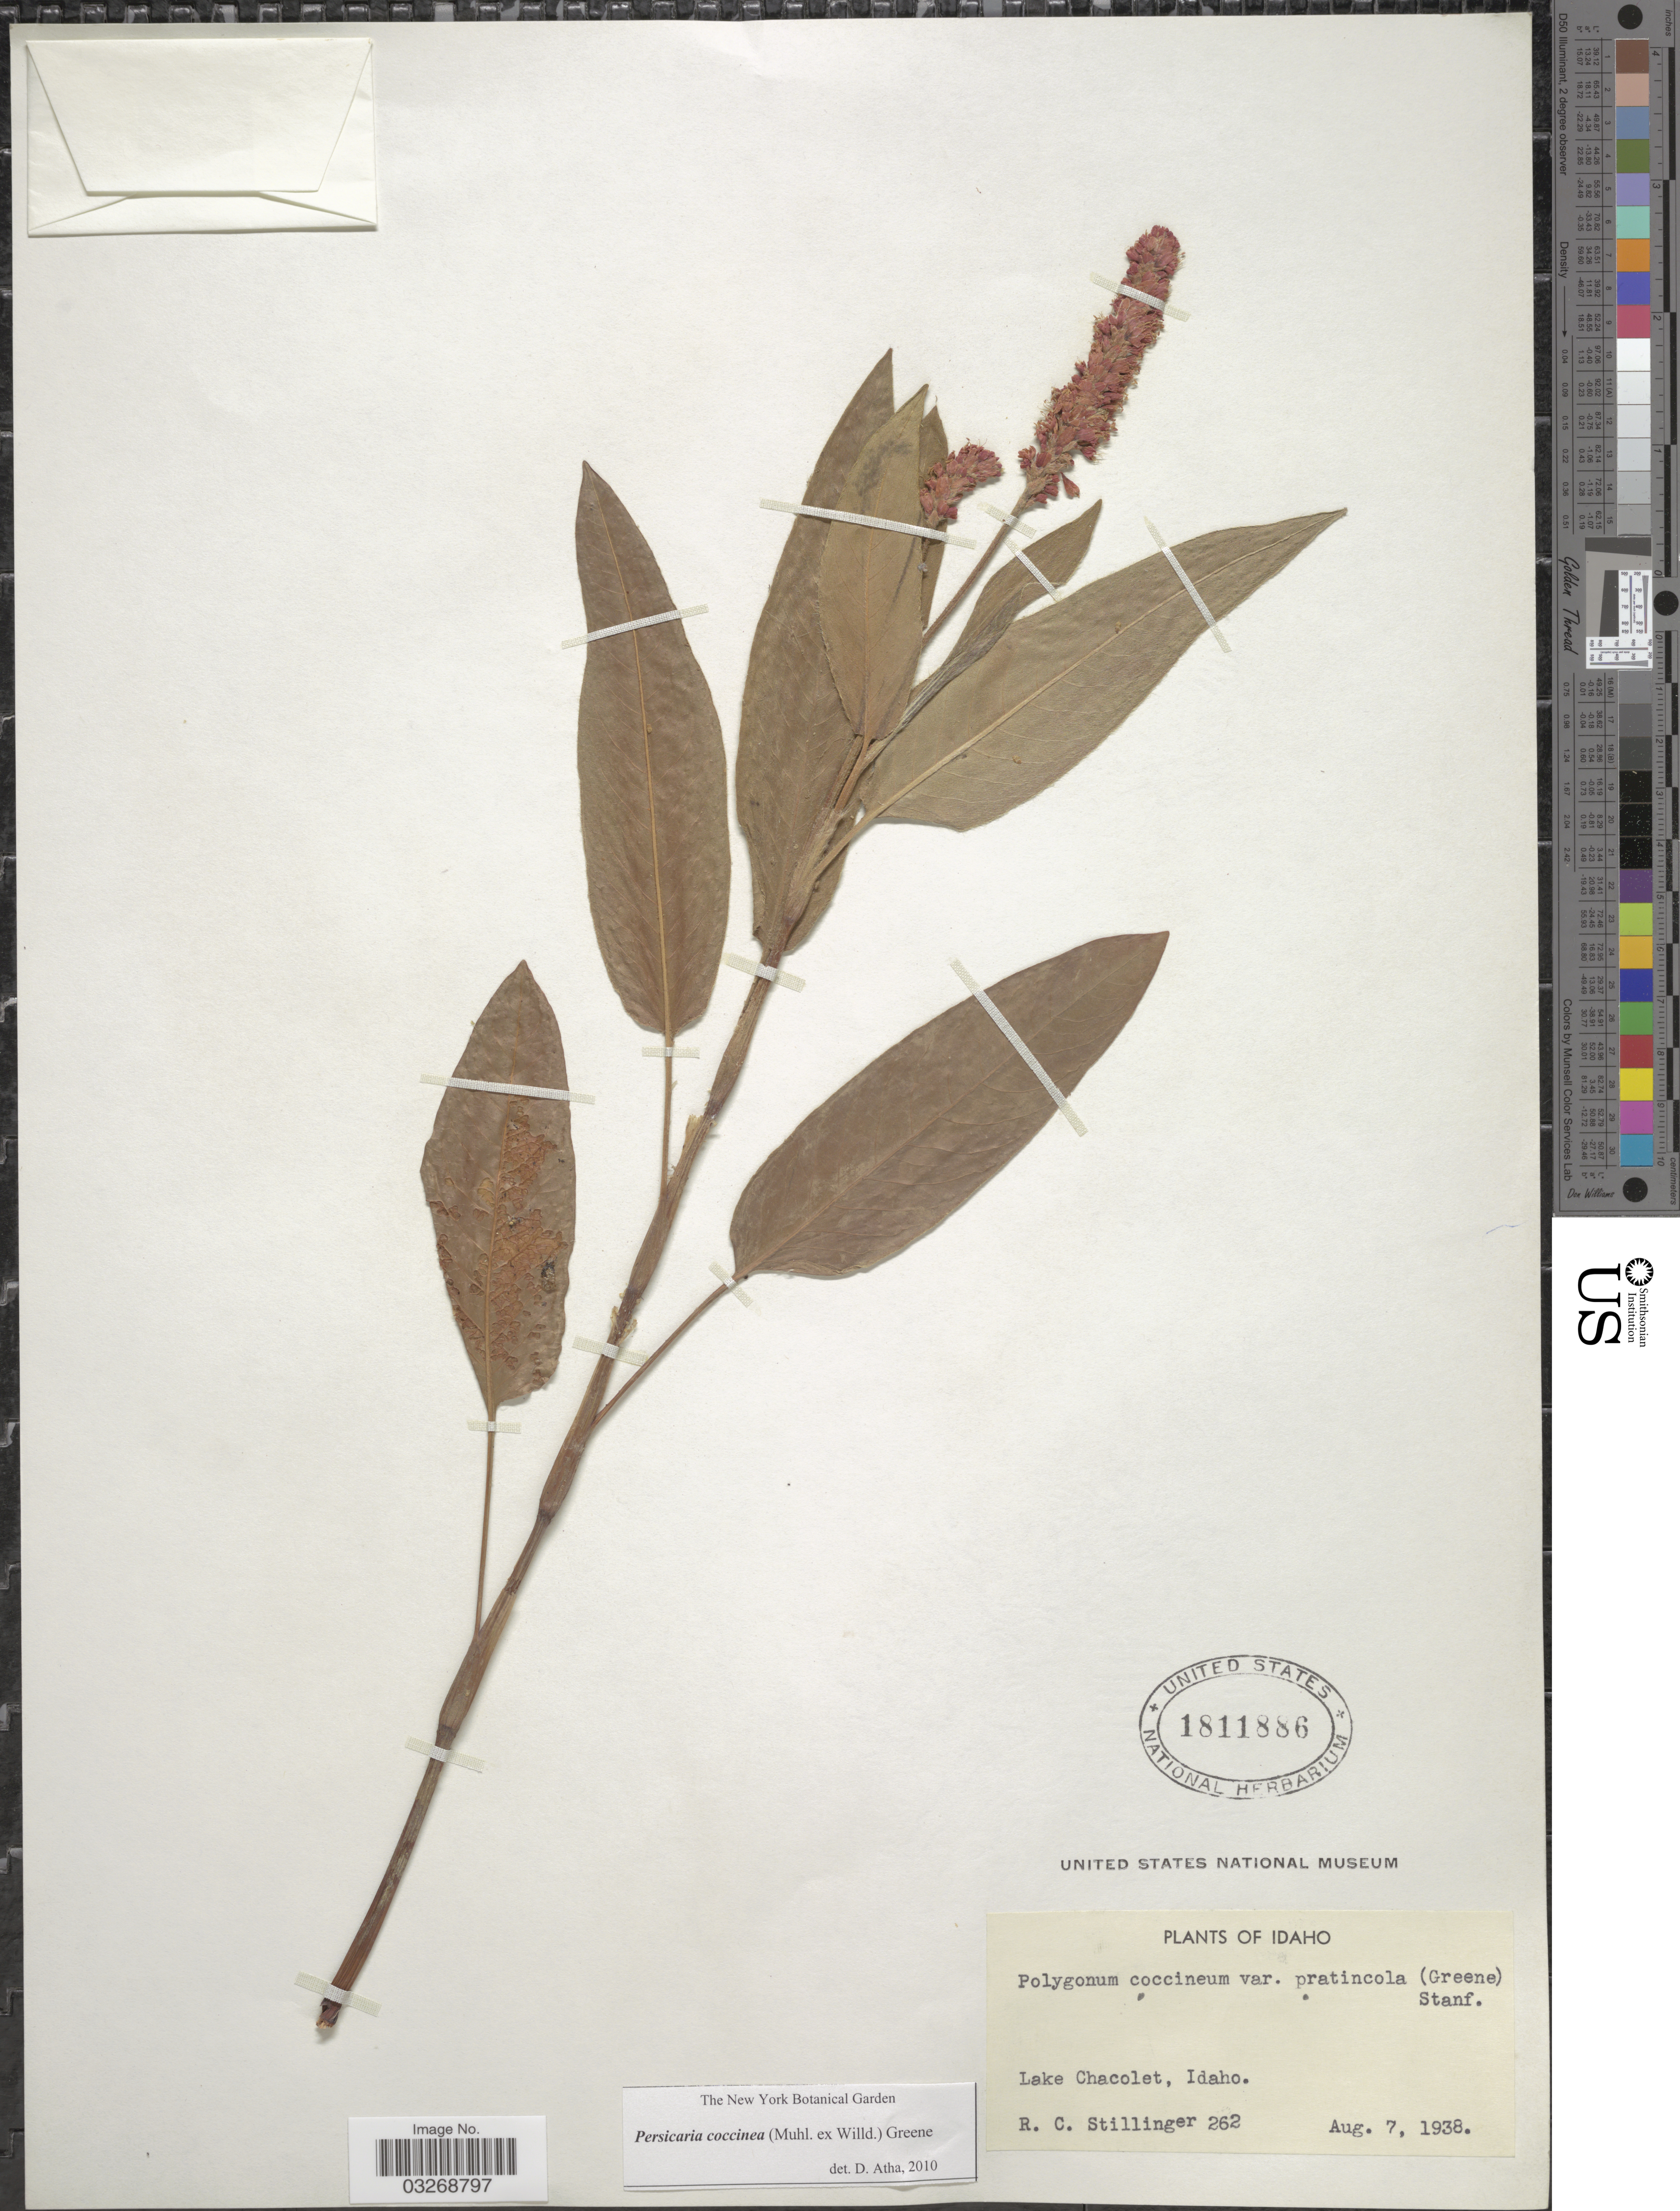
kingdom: Plantae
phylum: Tracheophyta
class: Magnoliopsida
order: Caryophyllales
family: Polygonaceae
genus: Persicaria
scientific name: Persicaria coccinea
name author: (Muhl. ex Willd.) Greene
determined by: Atha, D. E.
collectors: R. Stillinger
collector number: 262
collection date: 1938-08-07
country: United States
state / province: Idaho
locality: Lake Chacolet.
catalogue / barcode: US 1811886